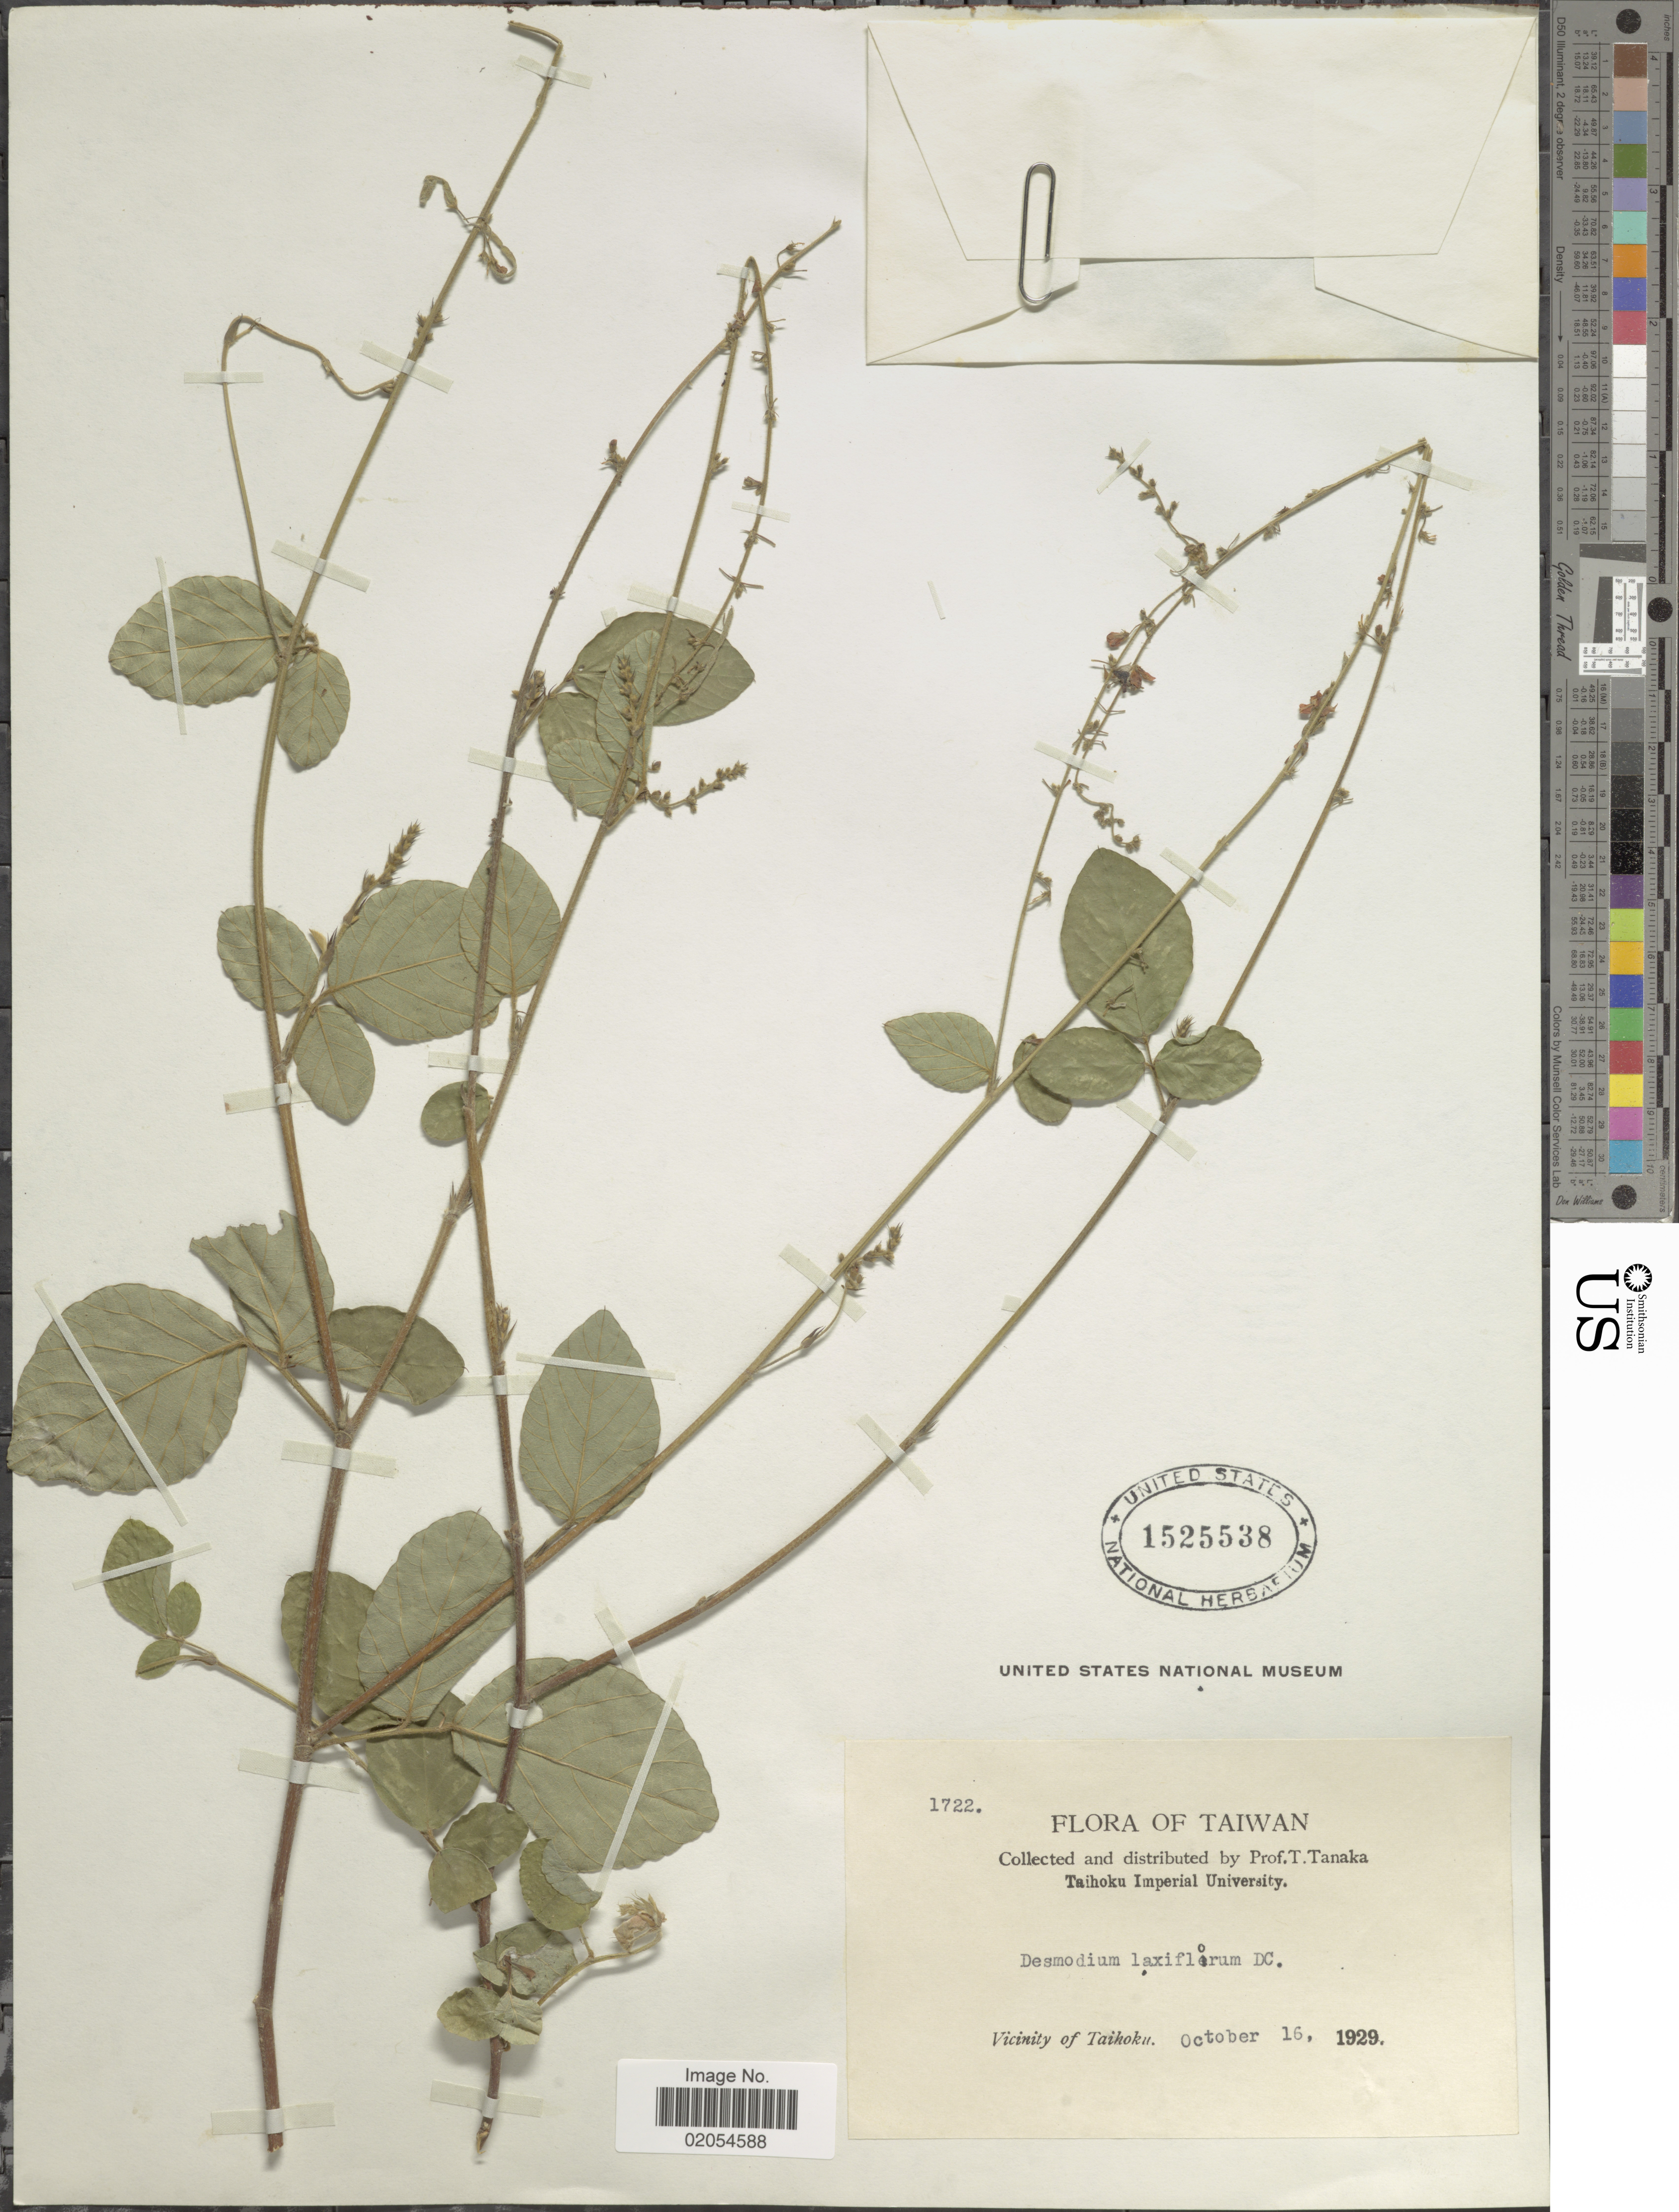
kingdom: Plantae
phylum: Tracheophyta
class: Magnoliopsida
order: Fabales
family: Fabaceae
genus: Sohmaea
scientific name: Sohmaea laxiflora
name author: (DC.) H. Ohashi & K. Ohashi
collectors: T. Tanaka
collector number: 1722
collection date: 1929-10-16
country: Taiwan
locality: Vicinity of Taihoku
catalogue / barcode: US 1525538